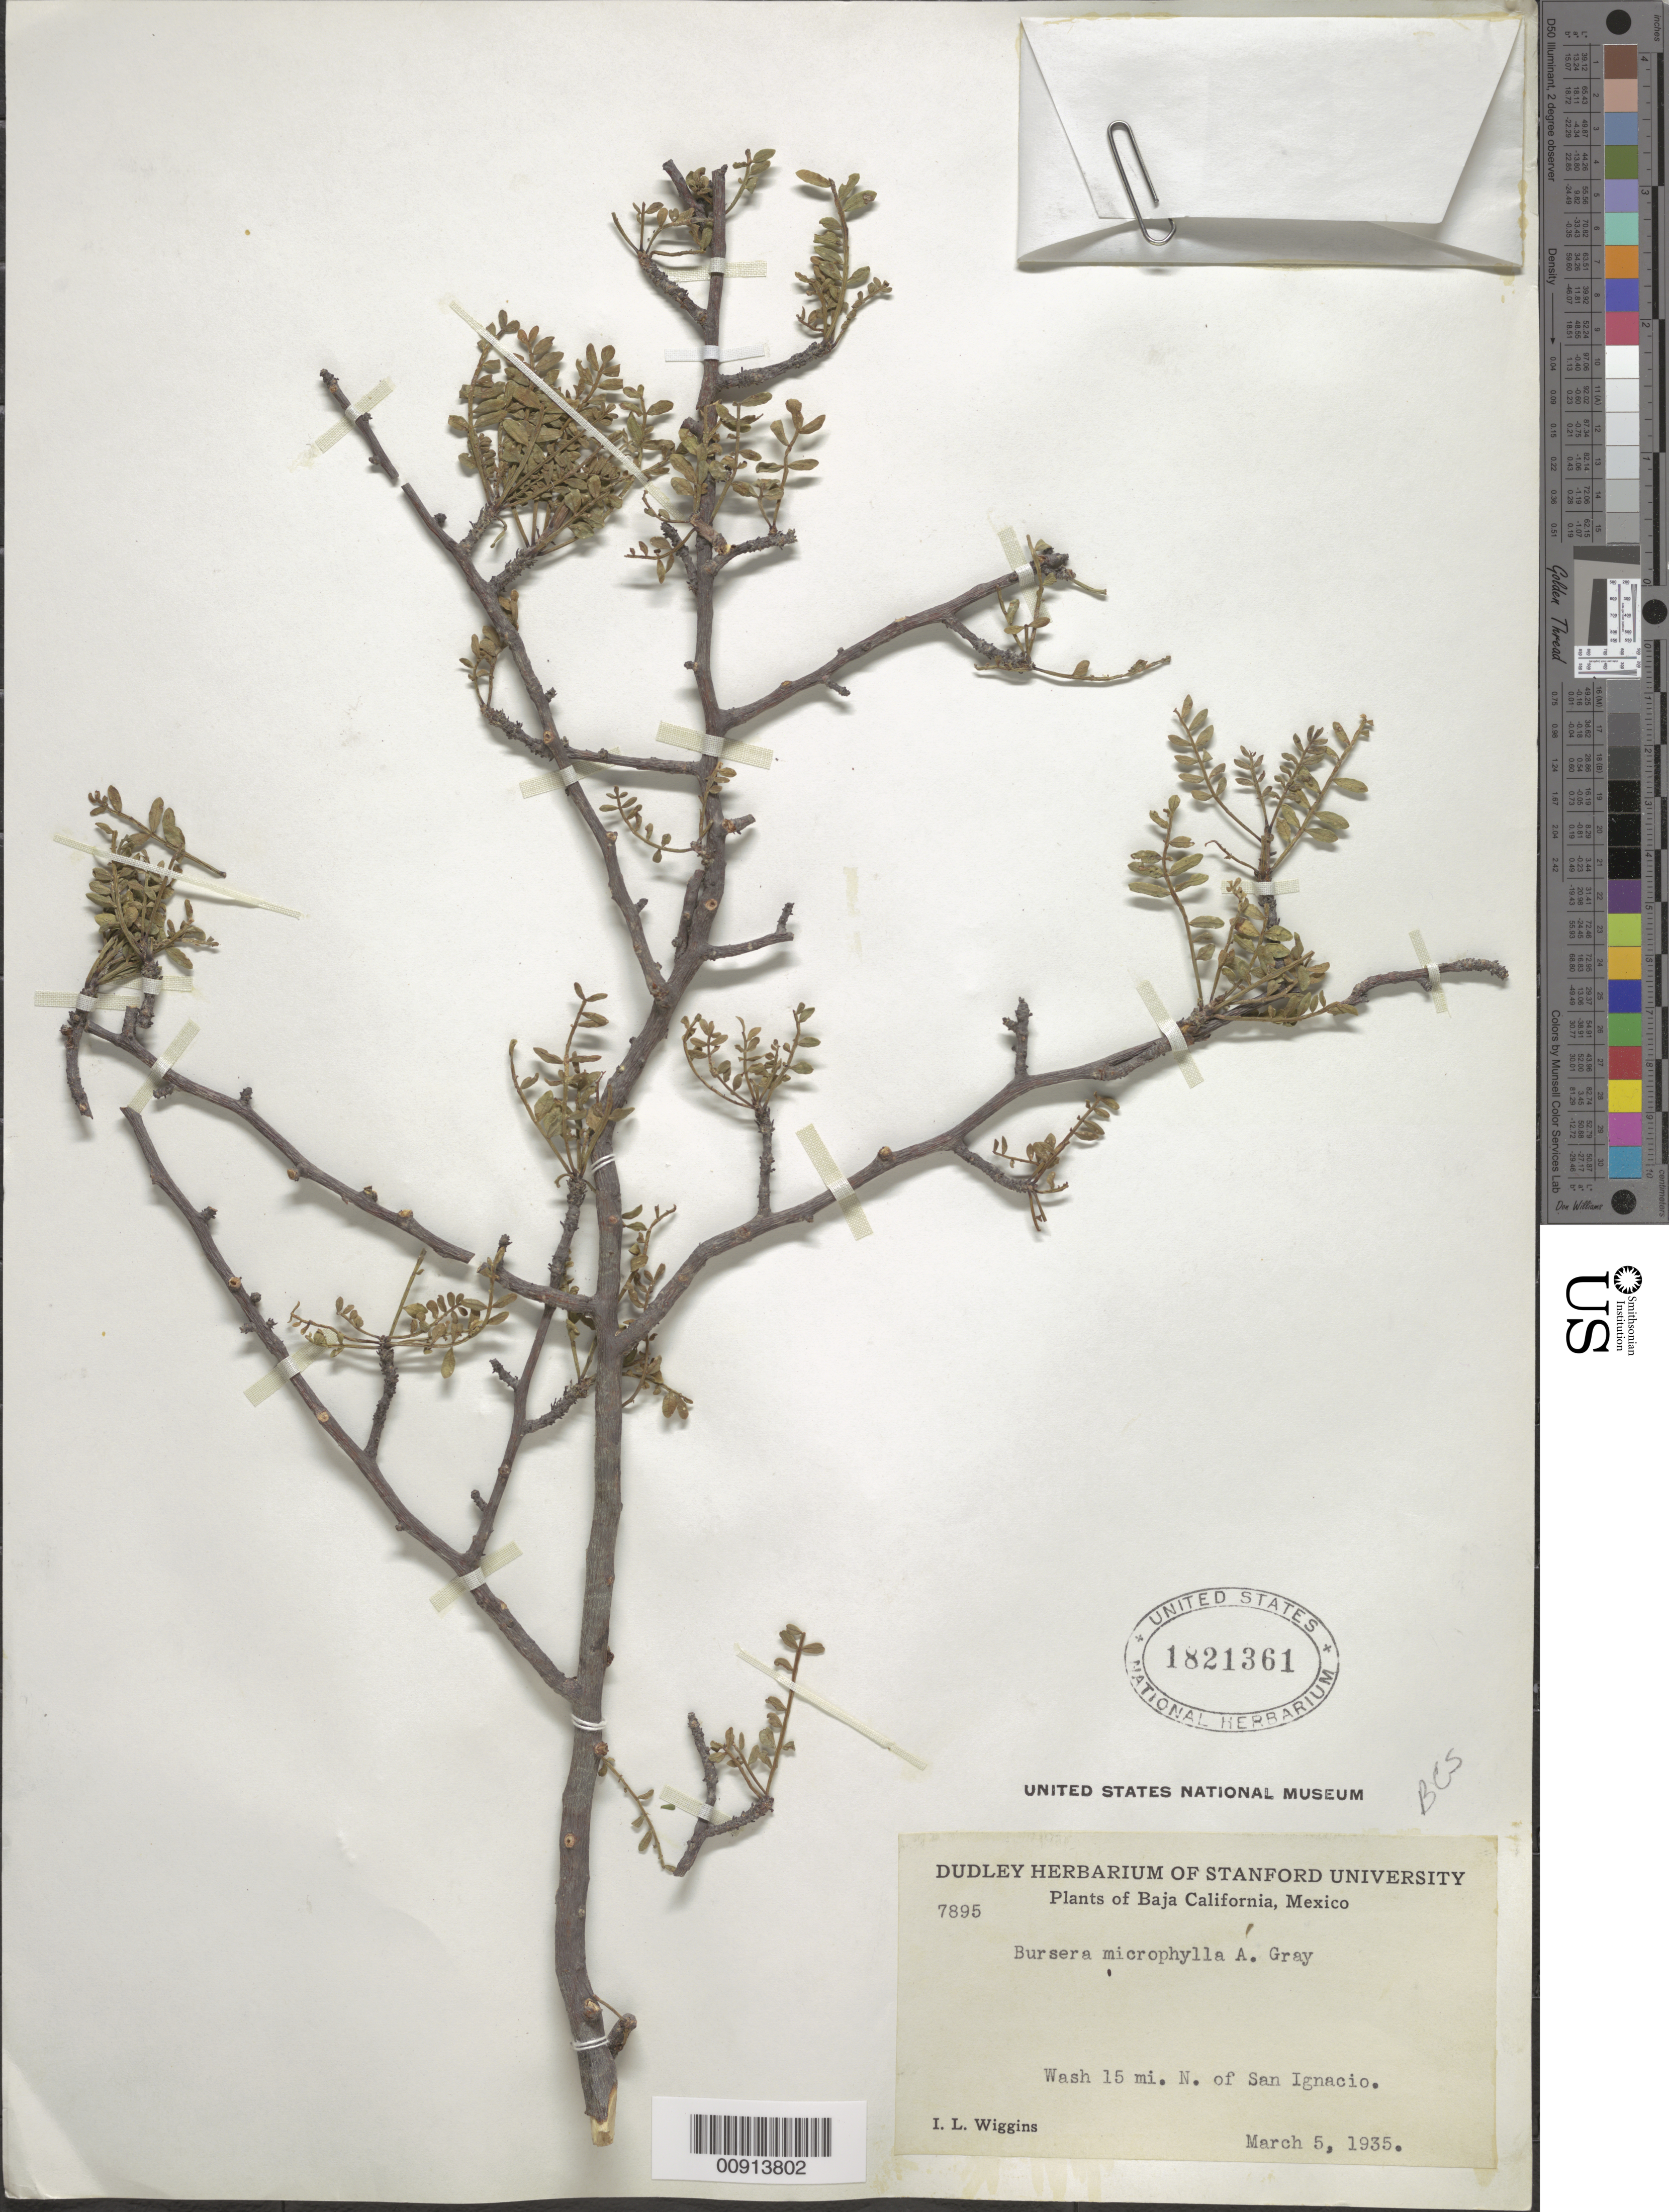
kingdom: Plantae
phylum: Tracheophyta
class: Magnoliopsida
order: Sapindales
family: Burseraceae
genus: Bursera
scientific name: Bursera microphylla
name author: A. Gray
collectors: I. L. Wiggins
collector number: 7895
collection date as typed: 05 Mar 1935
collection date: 1935-03-05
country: Mexico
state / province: Baja California Sur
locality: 15 mi. N. of San Ignacio. Baja California.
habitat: Wash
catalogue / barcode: US 1821361